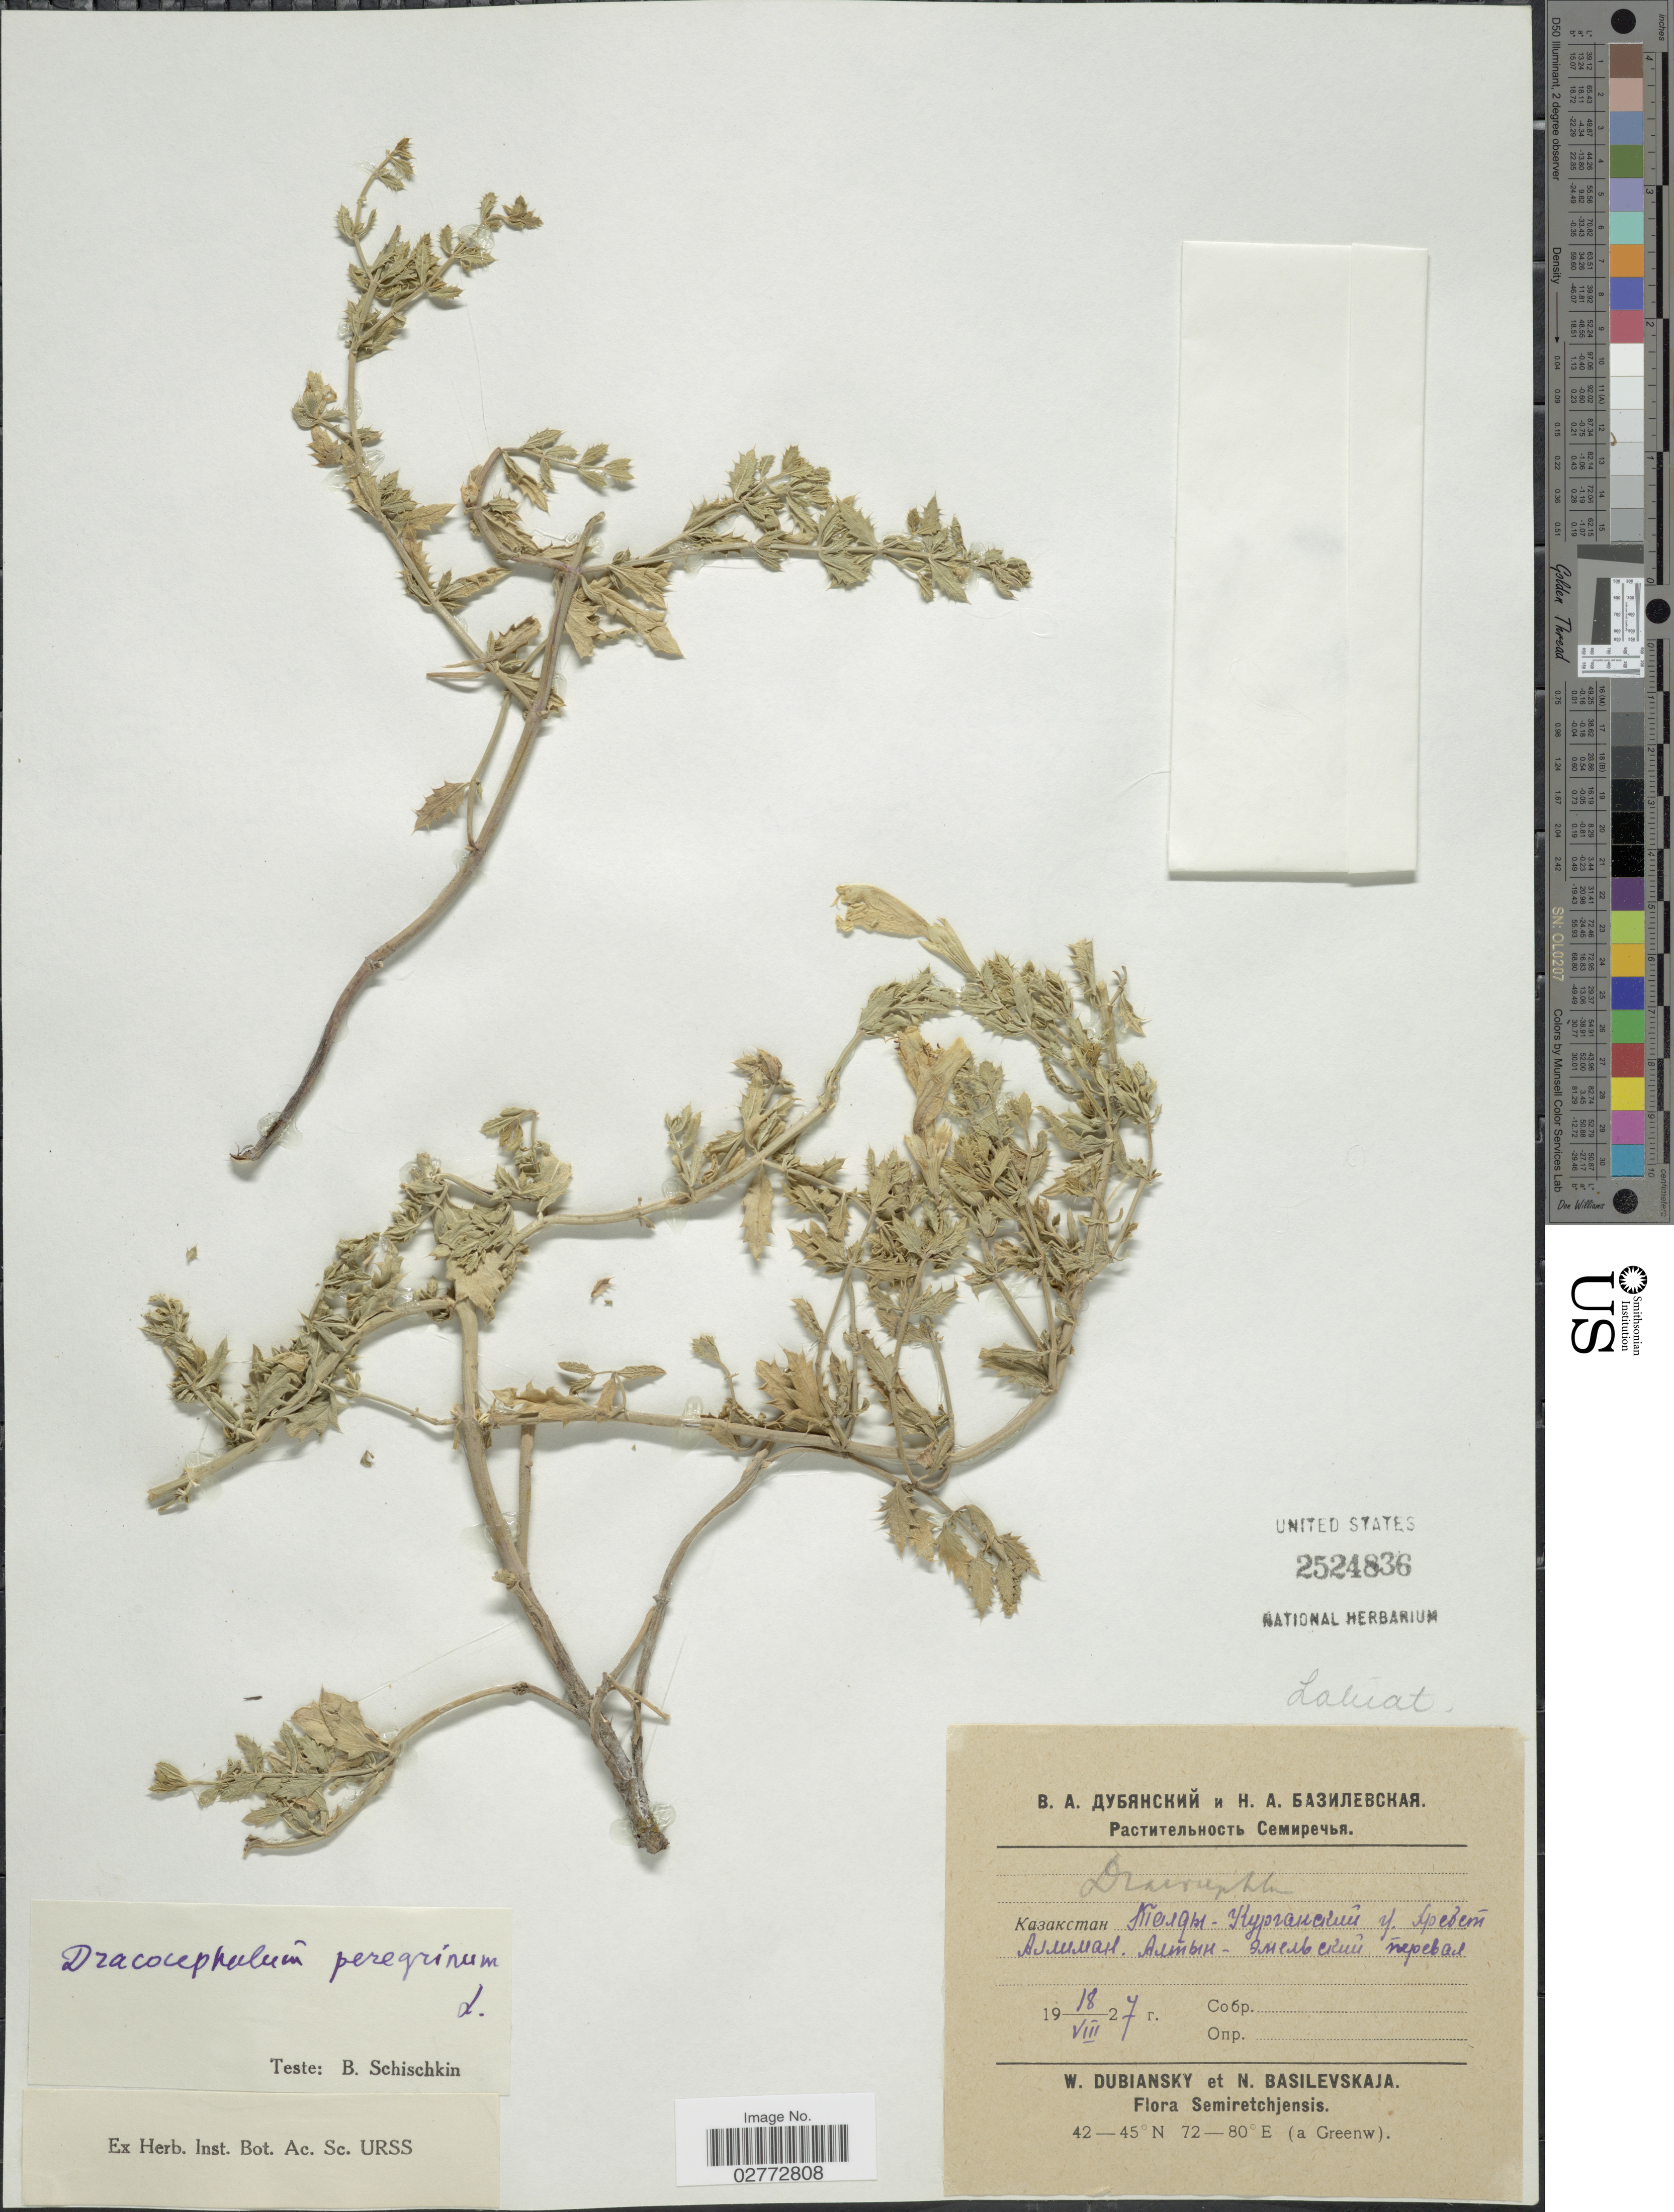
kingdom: Plantae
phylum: Tracheophyta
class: Magnoliopsida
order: Lamiales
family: Lamiaceae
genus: Dracocephalum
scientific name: Dracocephalum peregrinum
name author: L.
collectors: W. Dubiansky & N. Basilevskaya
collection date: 1927-08-18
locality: X. Semiretchjensis.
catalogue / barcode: US 2524836